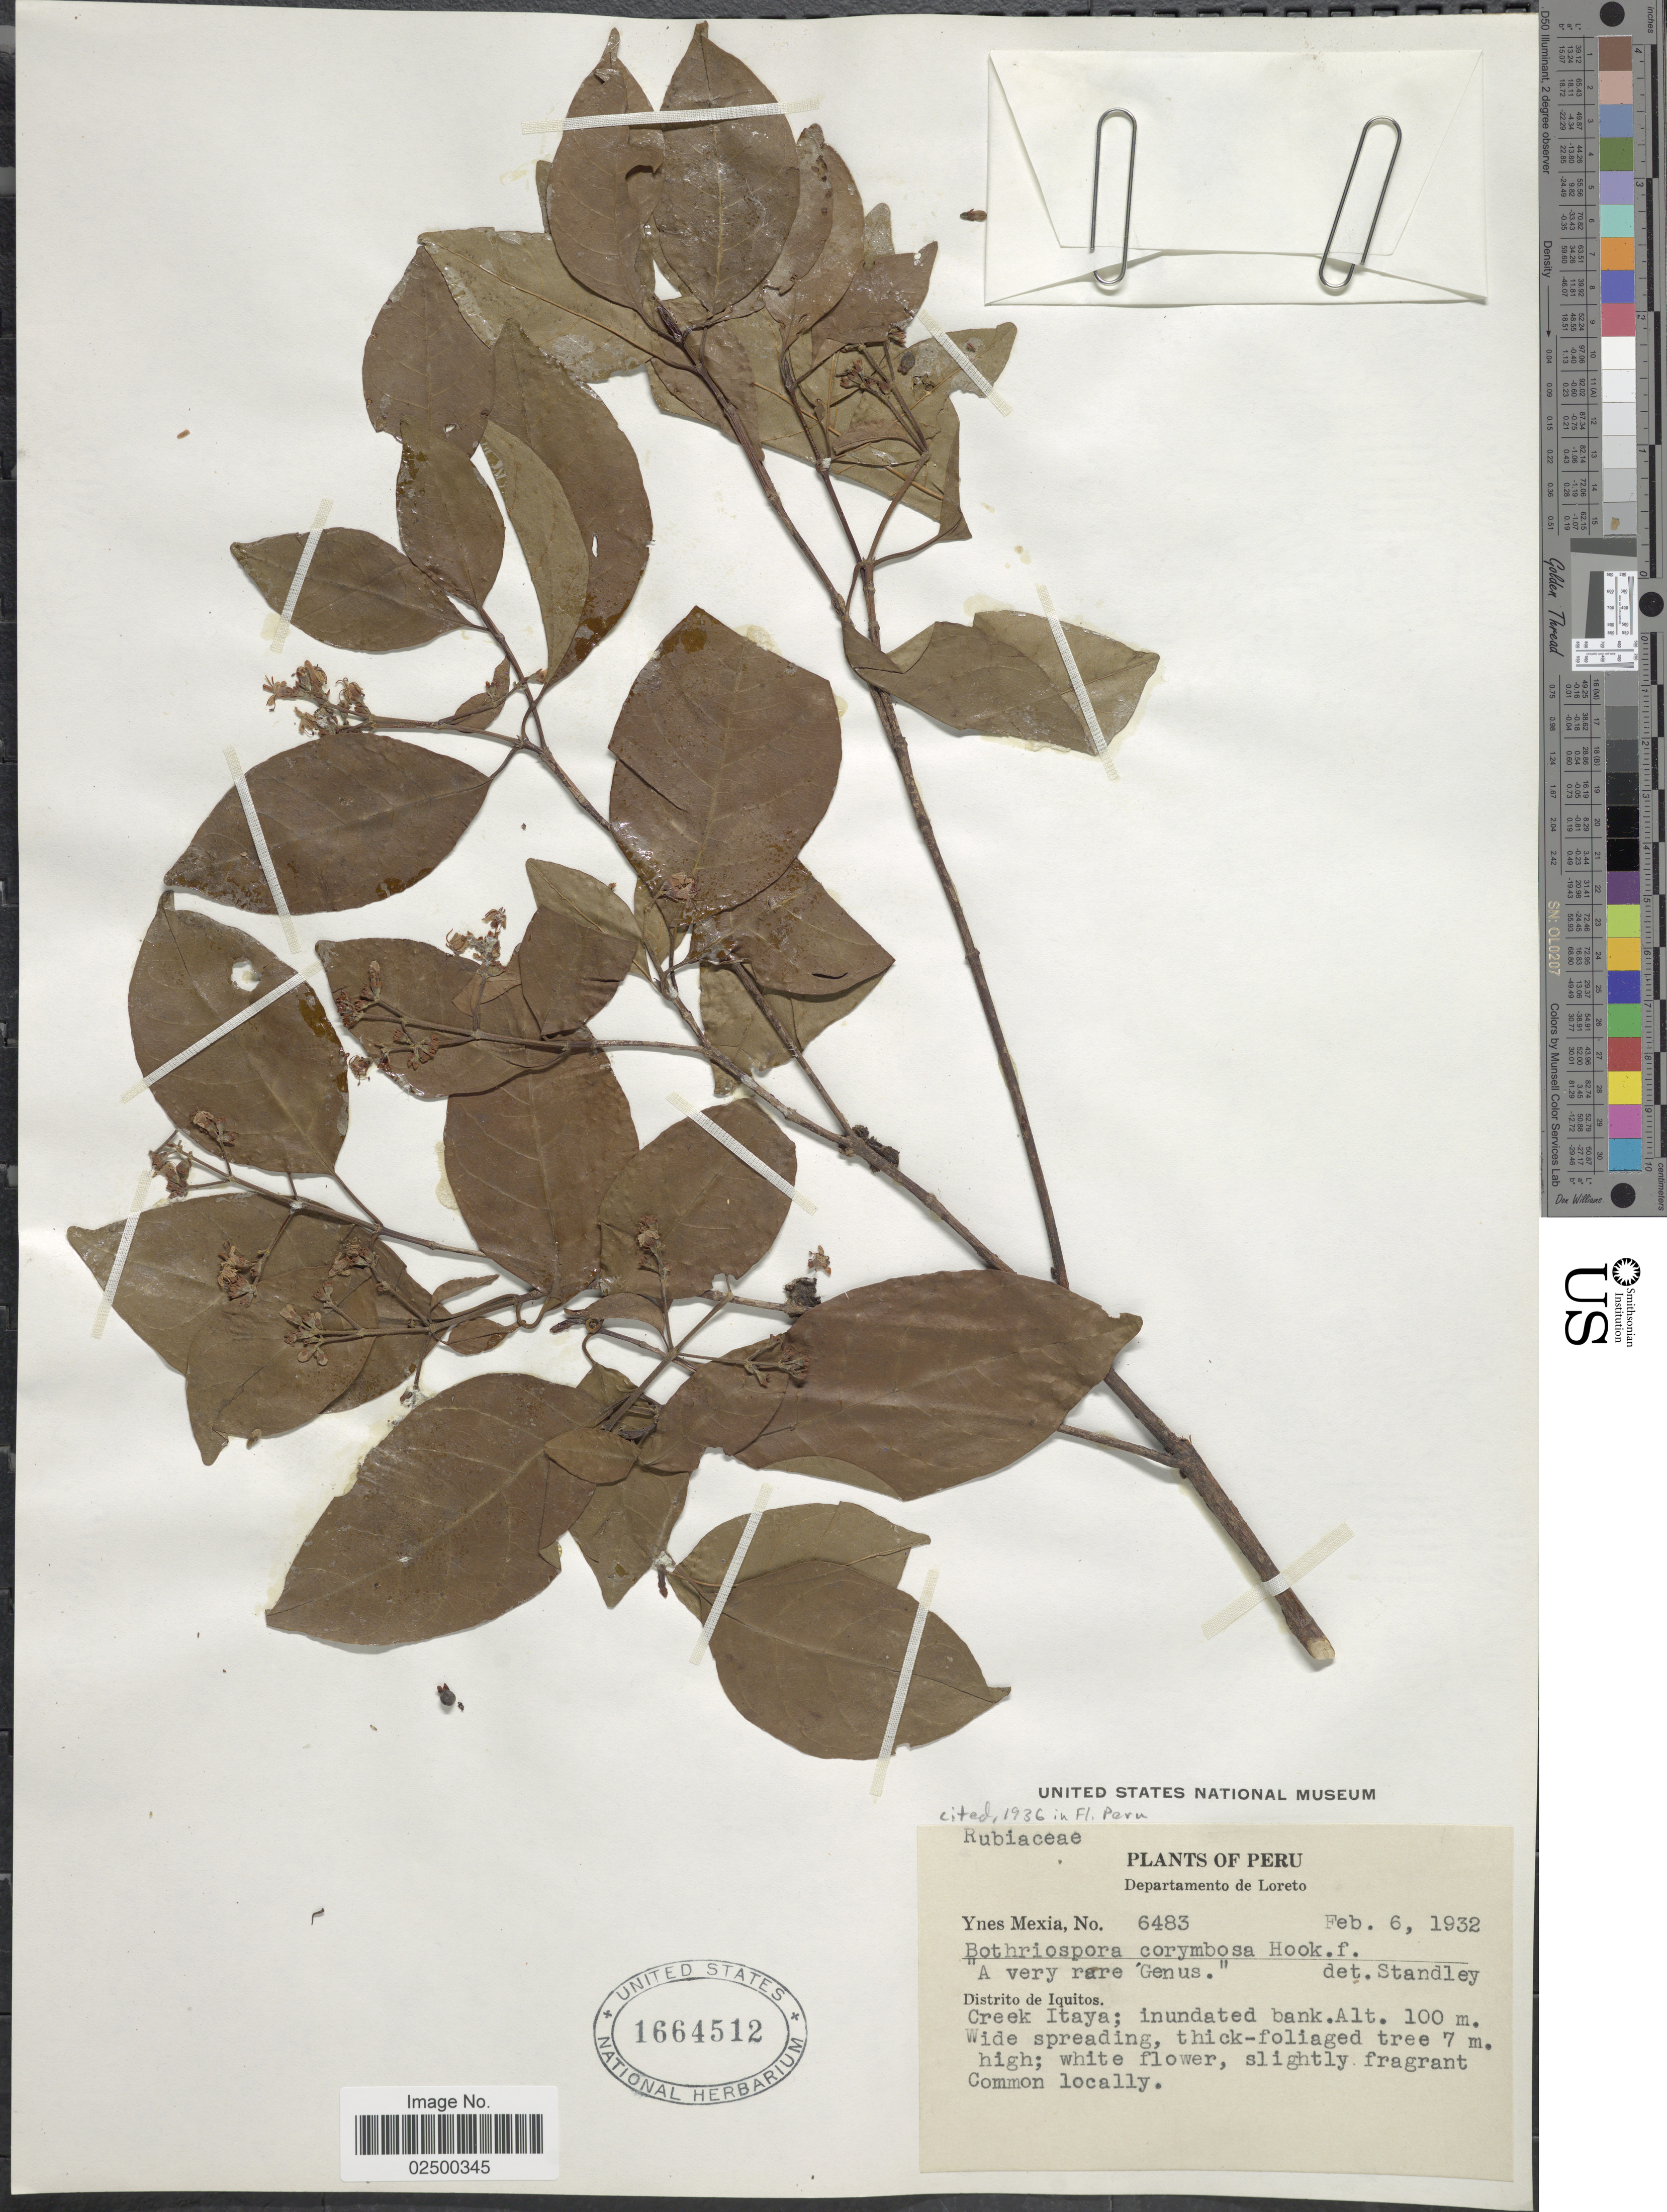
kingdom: Plantae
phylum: Tracheophyta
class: Magnoliopsida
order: Gentianales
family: Rubiaceae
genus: Bothriospora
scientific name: Bothriospora corymbosa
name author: (Benth.) Hook. f.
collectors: Y. Mexia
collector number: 6483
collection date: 1932-02-06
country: Peru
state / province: Loreto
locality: Distrito de Iquitos, Creek Itaya; inundated bank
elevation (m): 100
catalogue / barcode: US 1664512